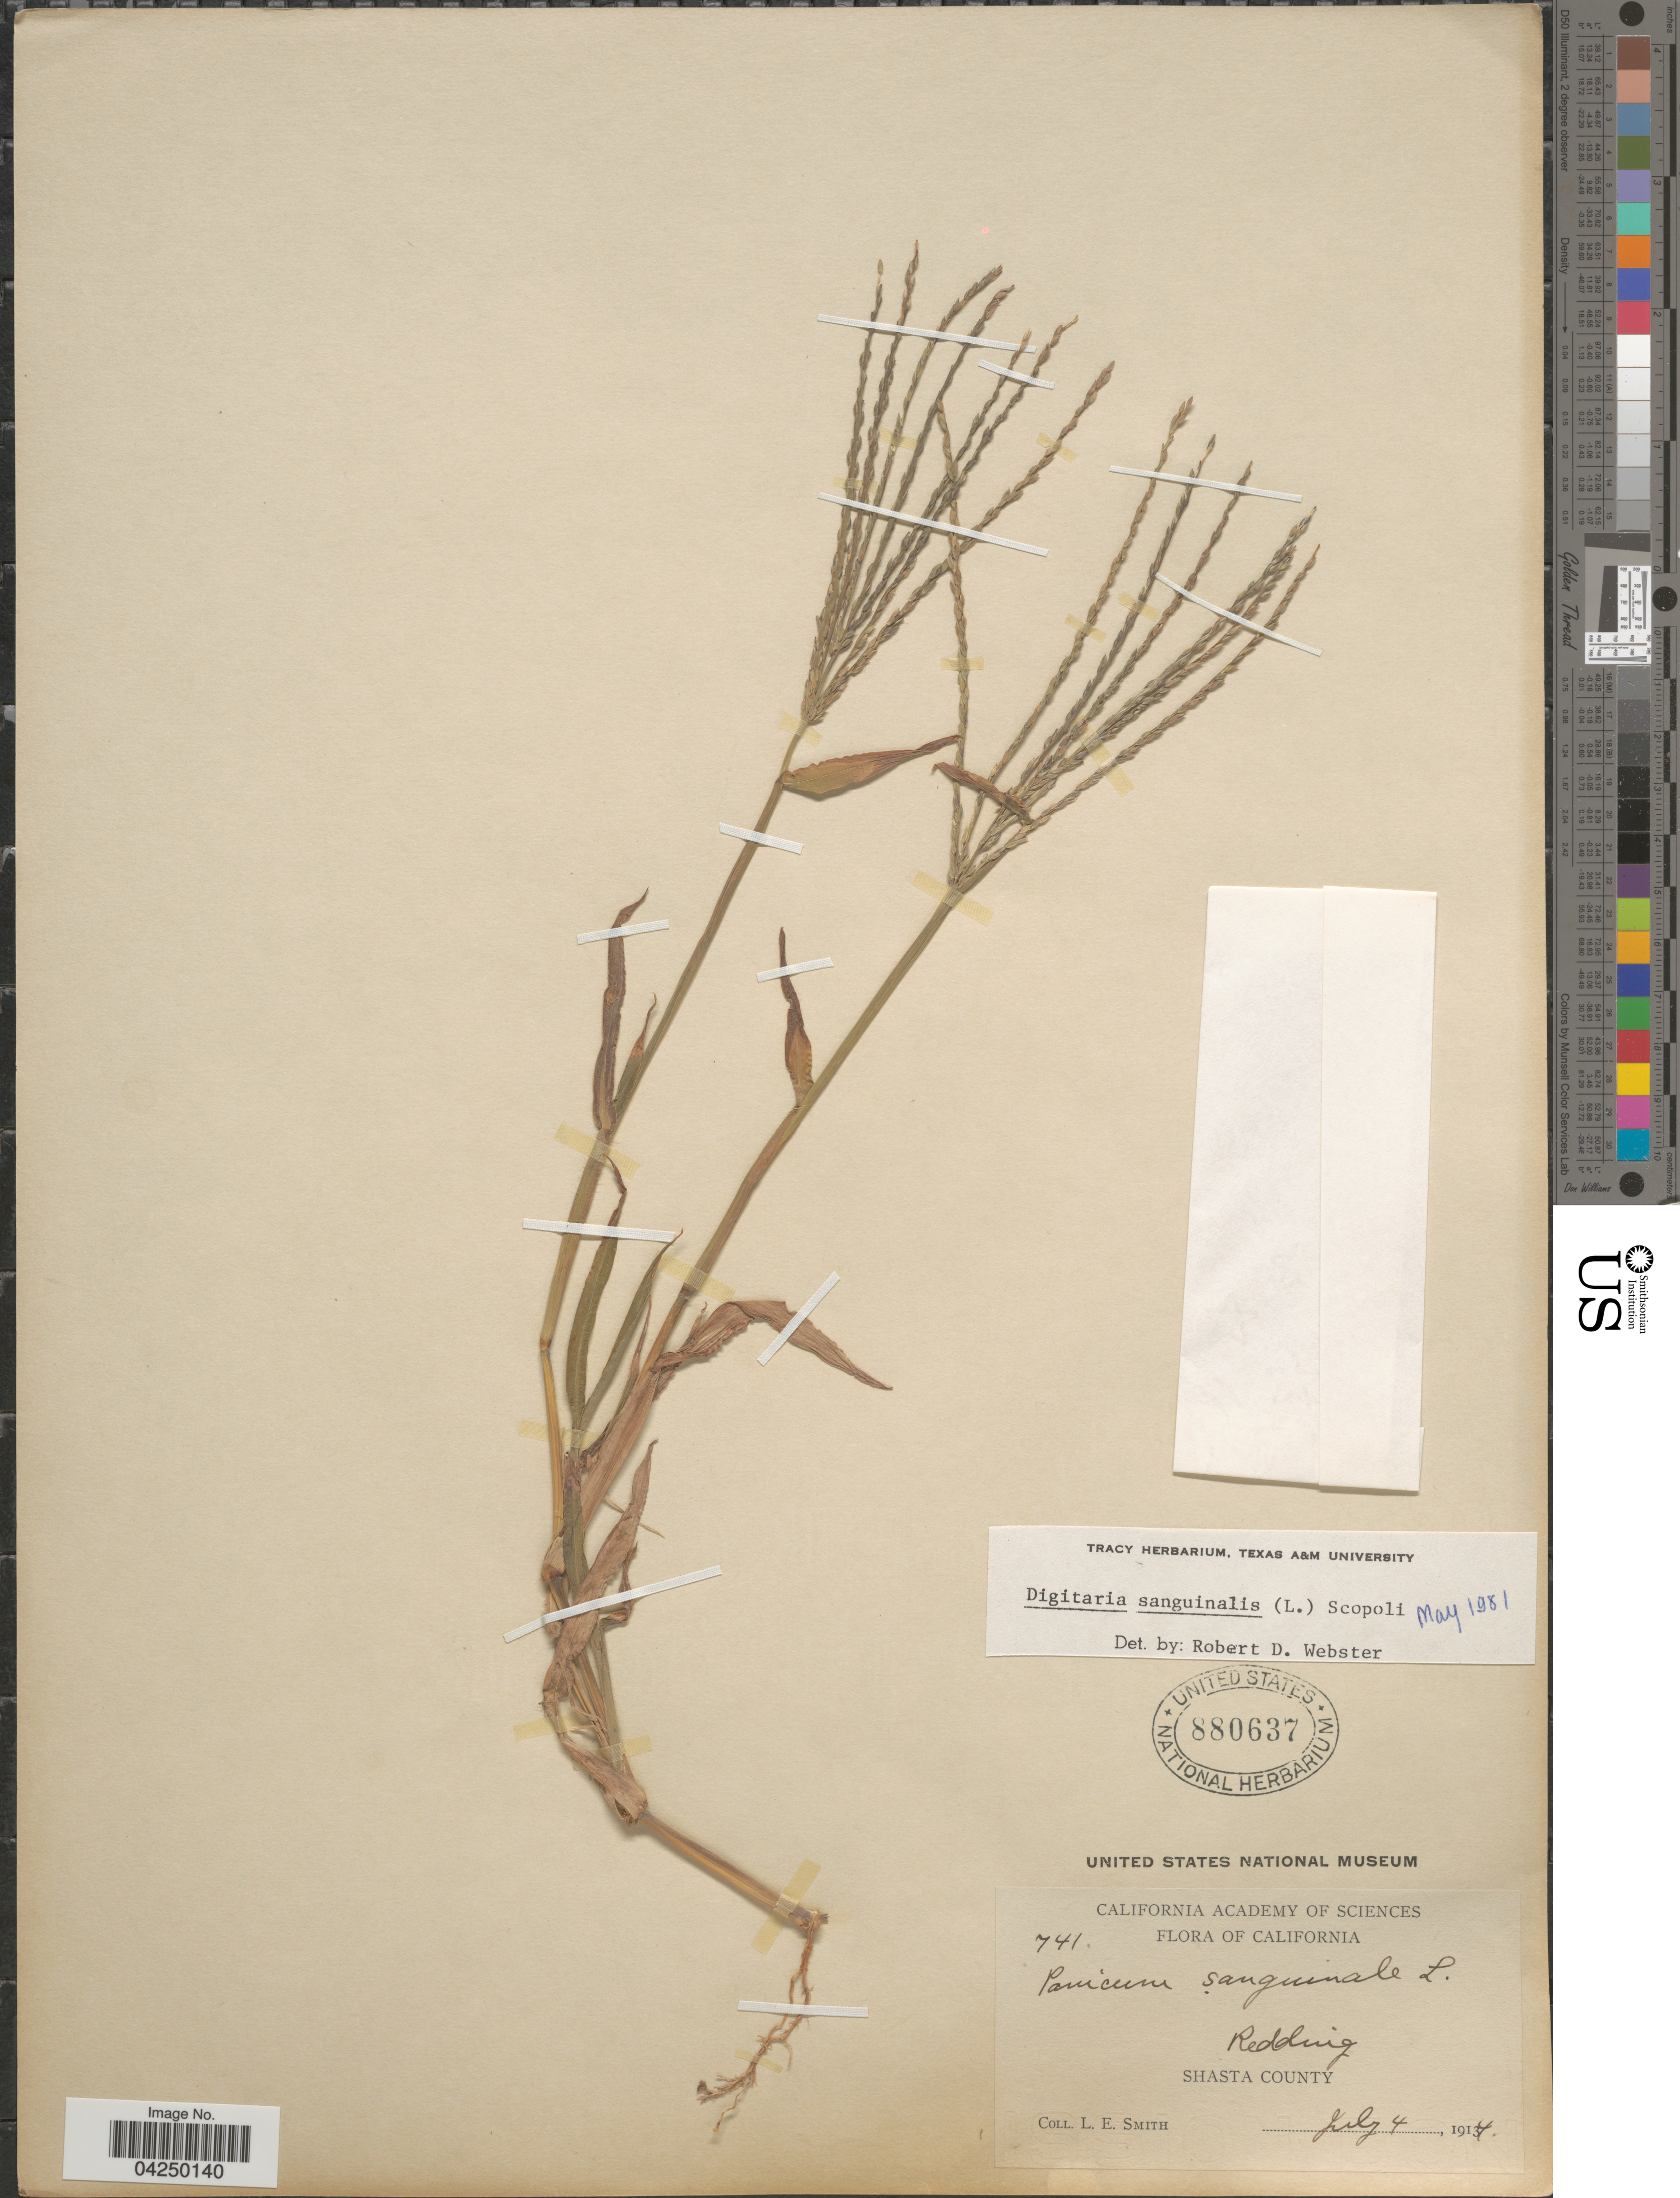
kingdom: Plantae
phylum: Tracheophyta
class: Liliopsida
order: Poales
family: Poaceae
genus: Digitaria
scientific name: Digitaria sanguinalis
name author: (L.) Scop.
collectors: L. E. Smith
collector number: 741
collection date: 1914-07-04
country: United States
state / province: California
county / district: Shasta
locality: Redding. Shasta County.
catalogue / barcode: US 880637